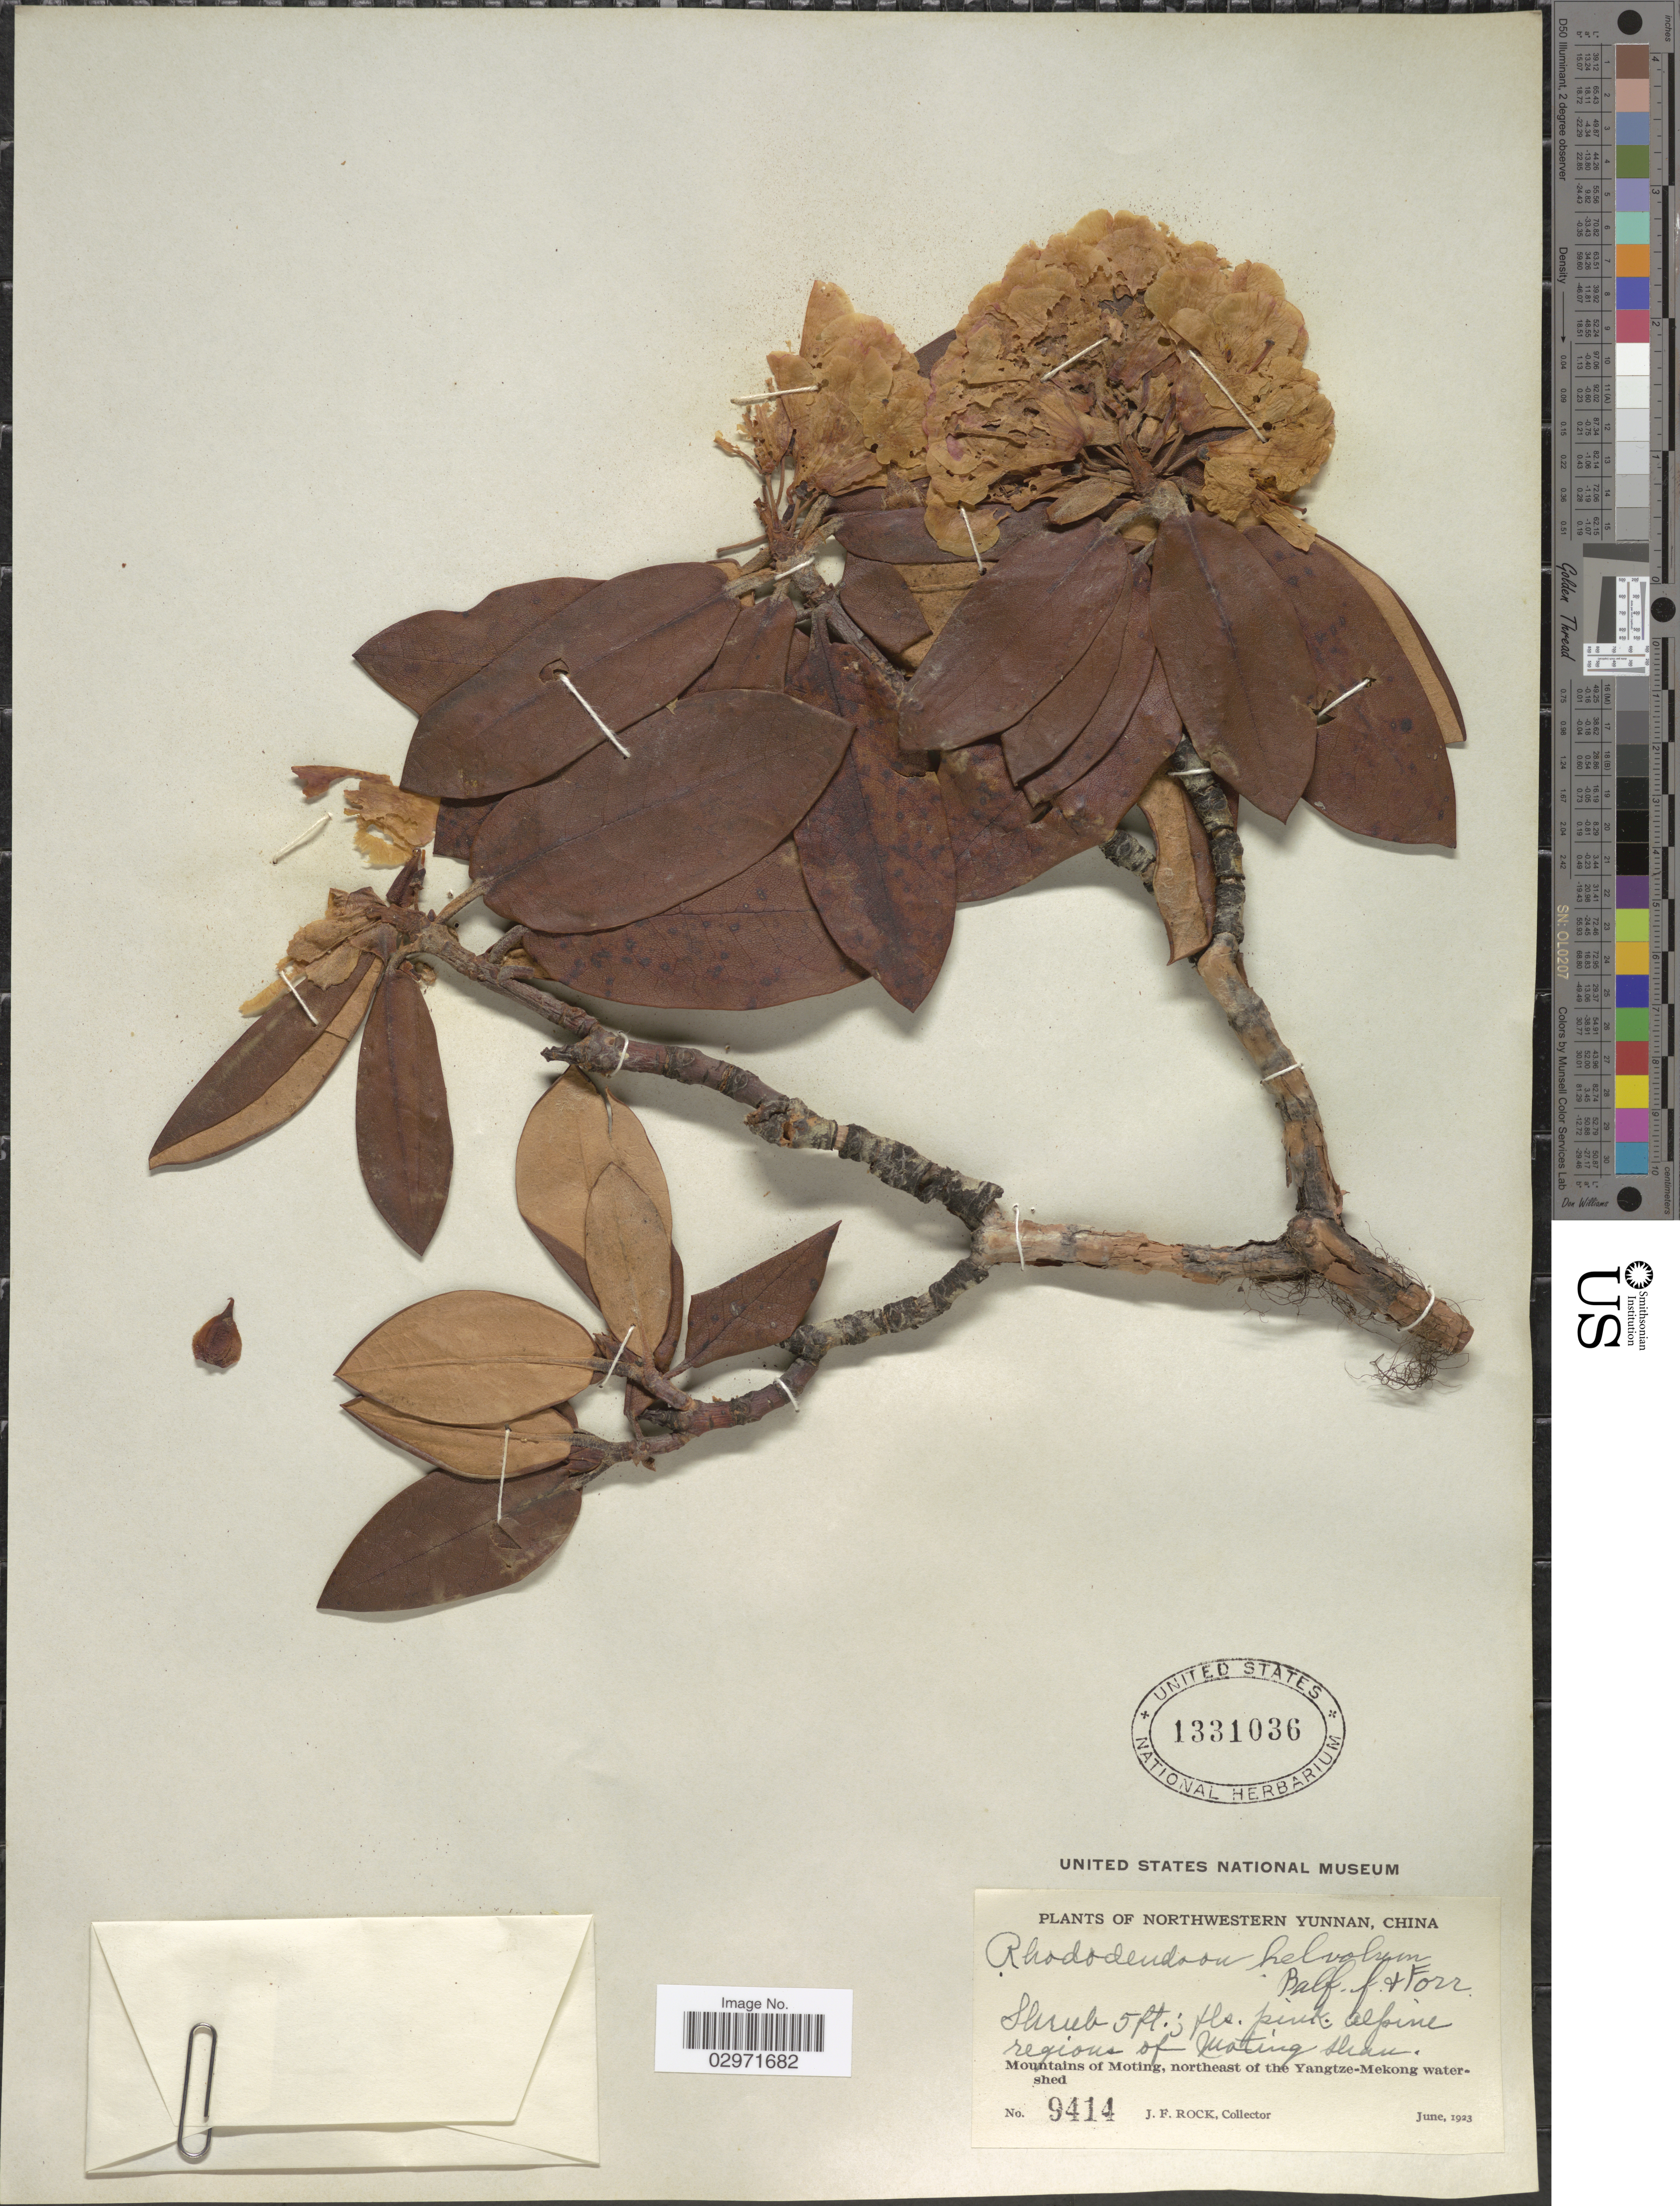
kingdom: Plantae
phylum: Tracheophyta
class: Magnoliopsida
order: Ericales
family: Ericaceae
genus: Rhododendron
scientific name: Rhododendron levistratum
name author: Balf. f. & Forrest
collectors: J. Rock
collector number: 9414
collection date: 1923-06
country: China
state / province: Yunnan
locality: Northwestern Yunnan. Alpine regions of Moting shan. Mountains of Moting, northeast of the Yangtze-Mekong watershed.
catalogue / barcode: US 1331036